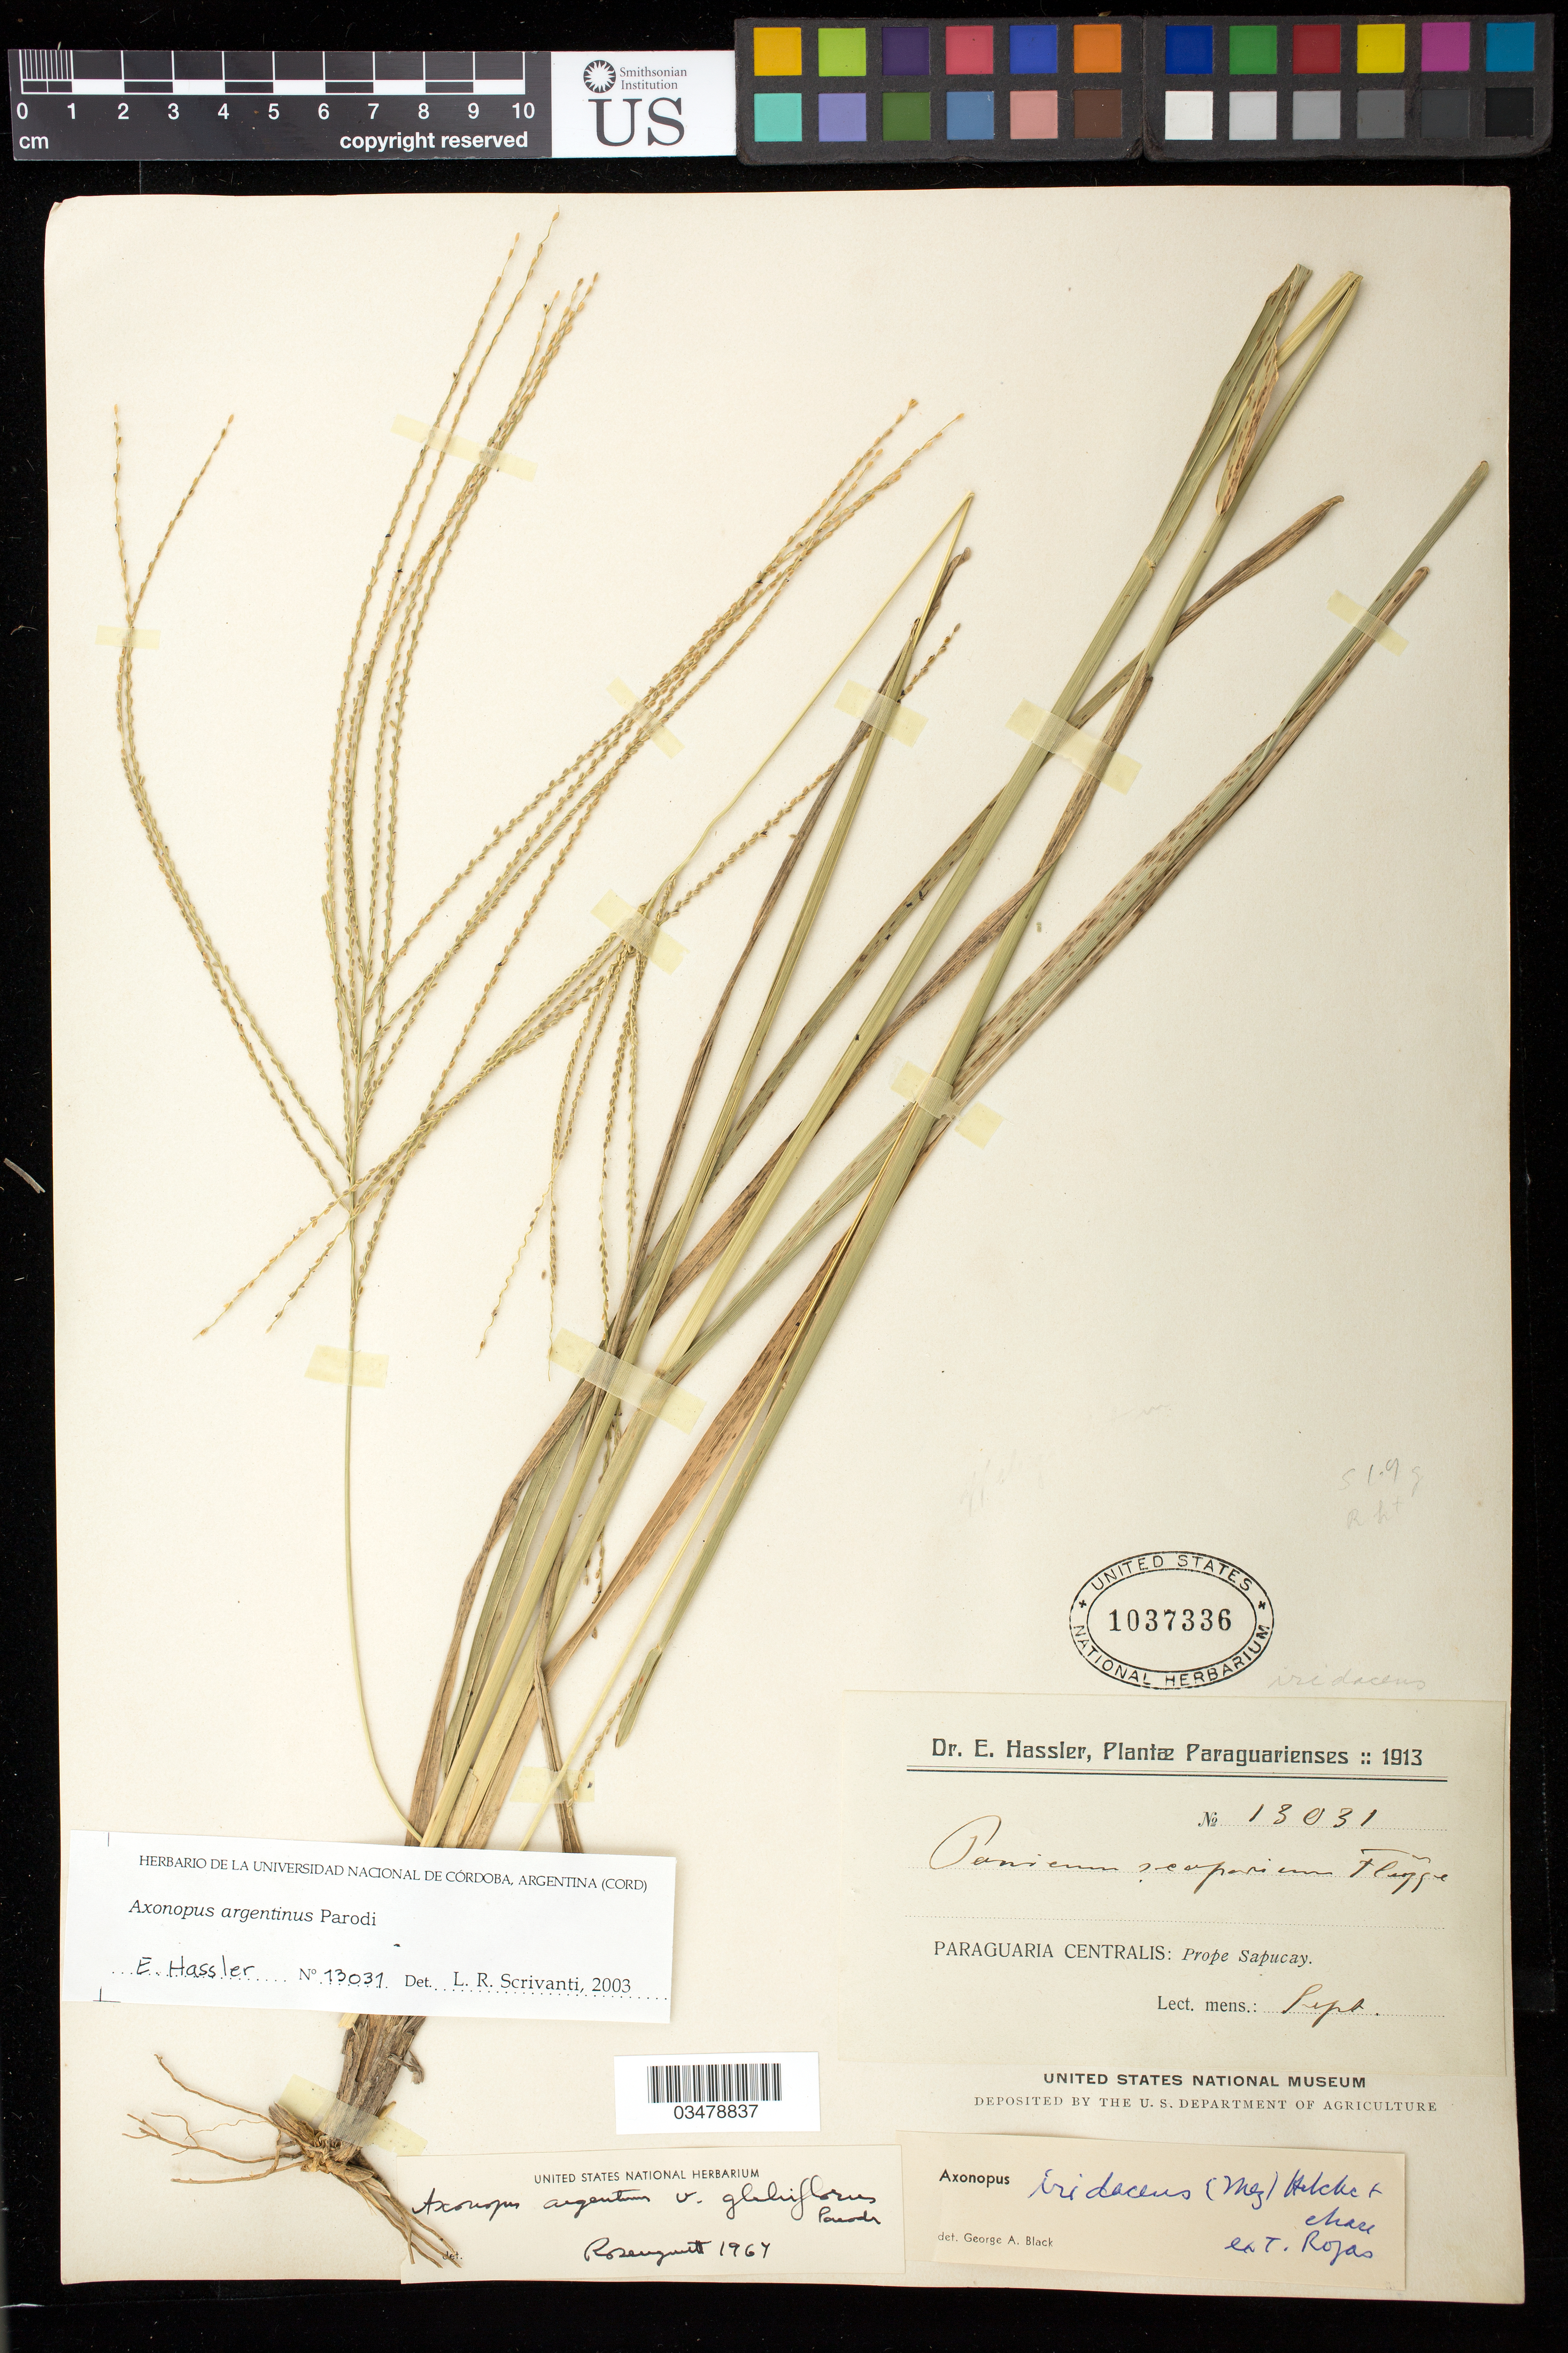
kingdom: Plantae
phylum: Tracheophyta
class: Liliopsida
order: Poales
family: Poaceae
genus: Axonopus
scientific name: Axonopus argentinus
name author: Parodi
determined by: Scrivanti, L. R.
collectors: E. Hassler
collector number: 13031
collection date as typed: Dec 1913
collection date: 1913-12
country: Paraguay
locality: Central Paraguay: Prope Sapucay.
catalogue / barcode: US 1037336